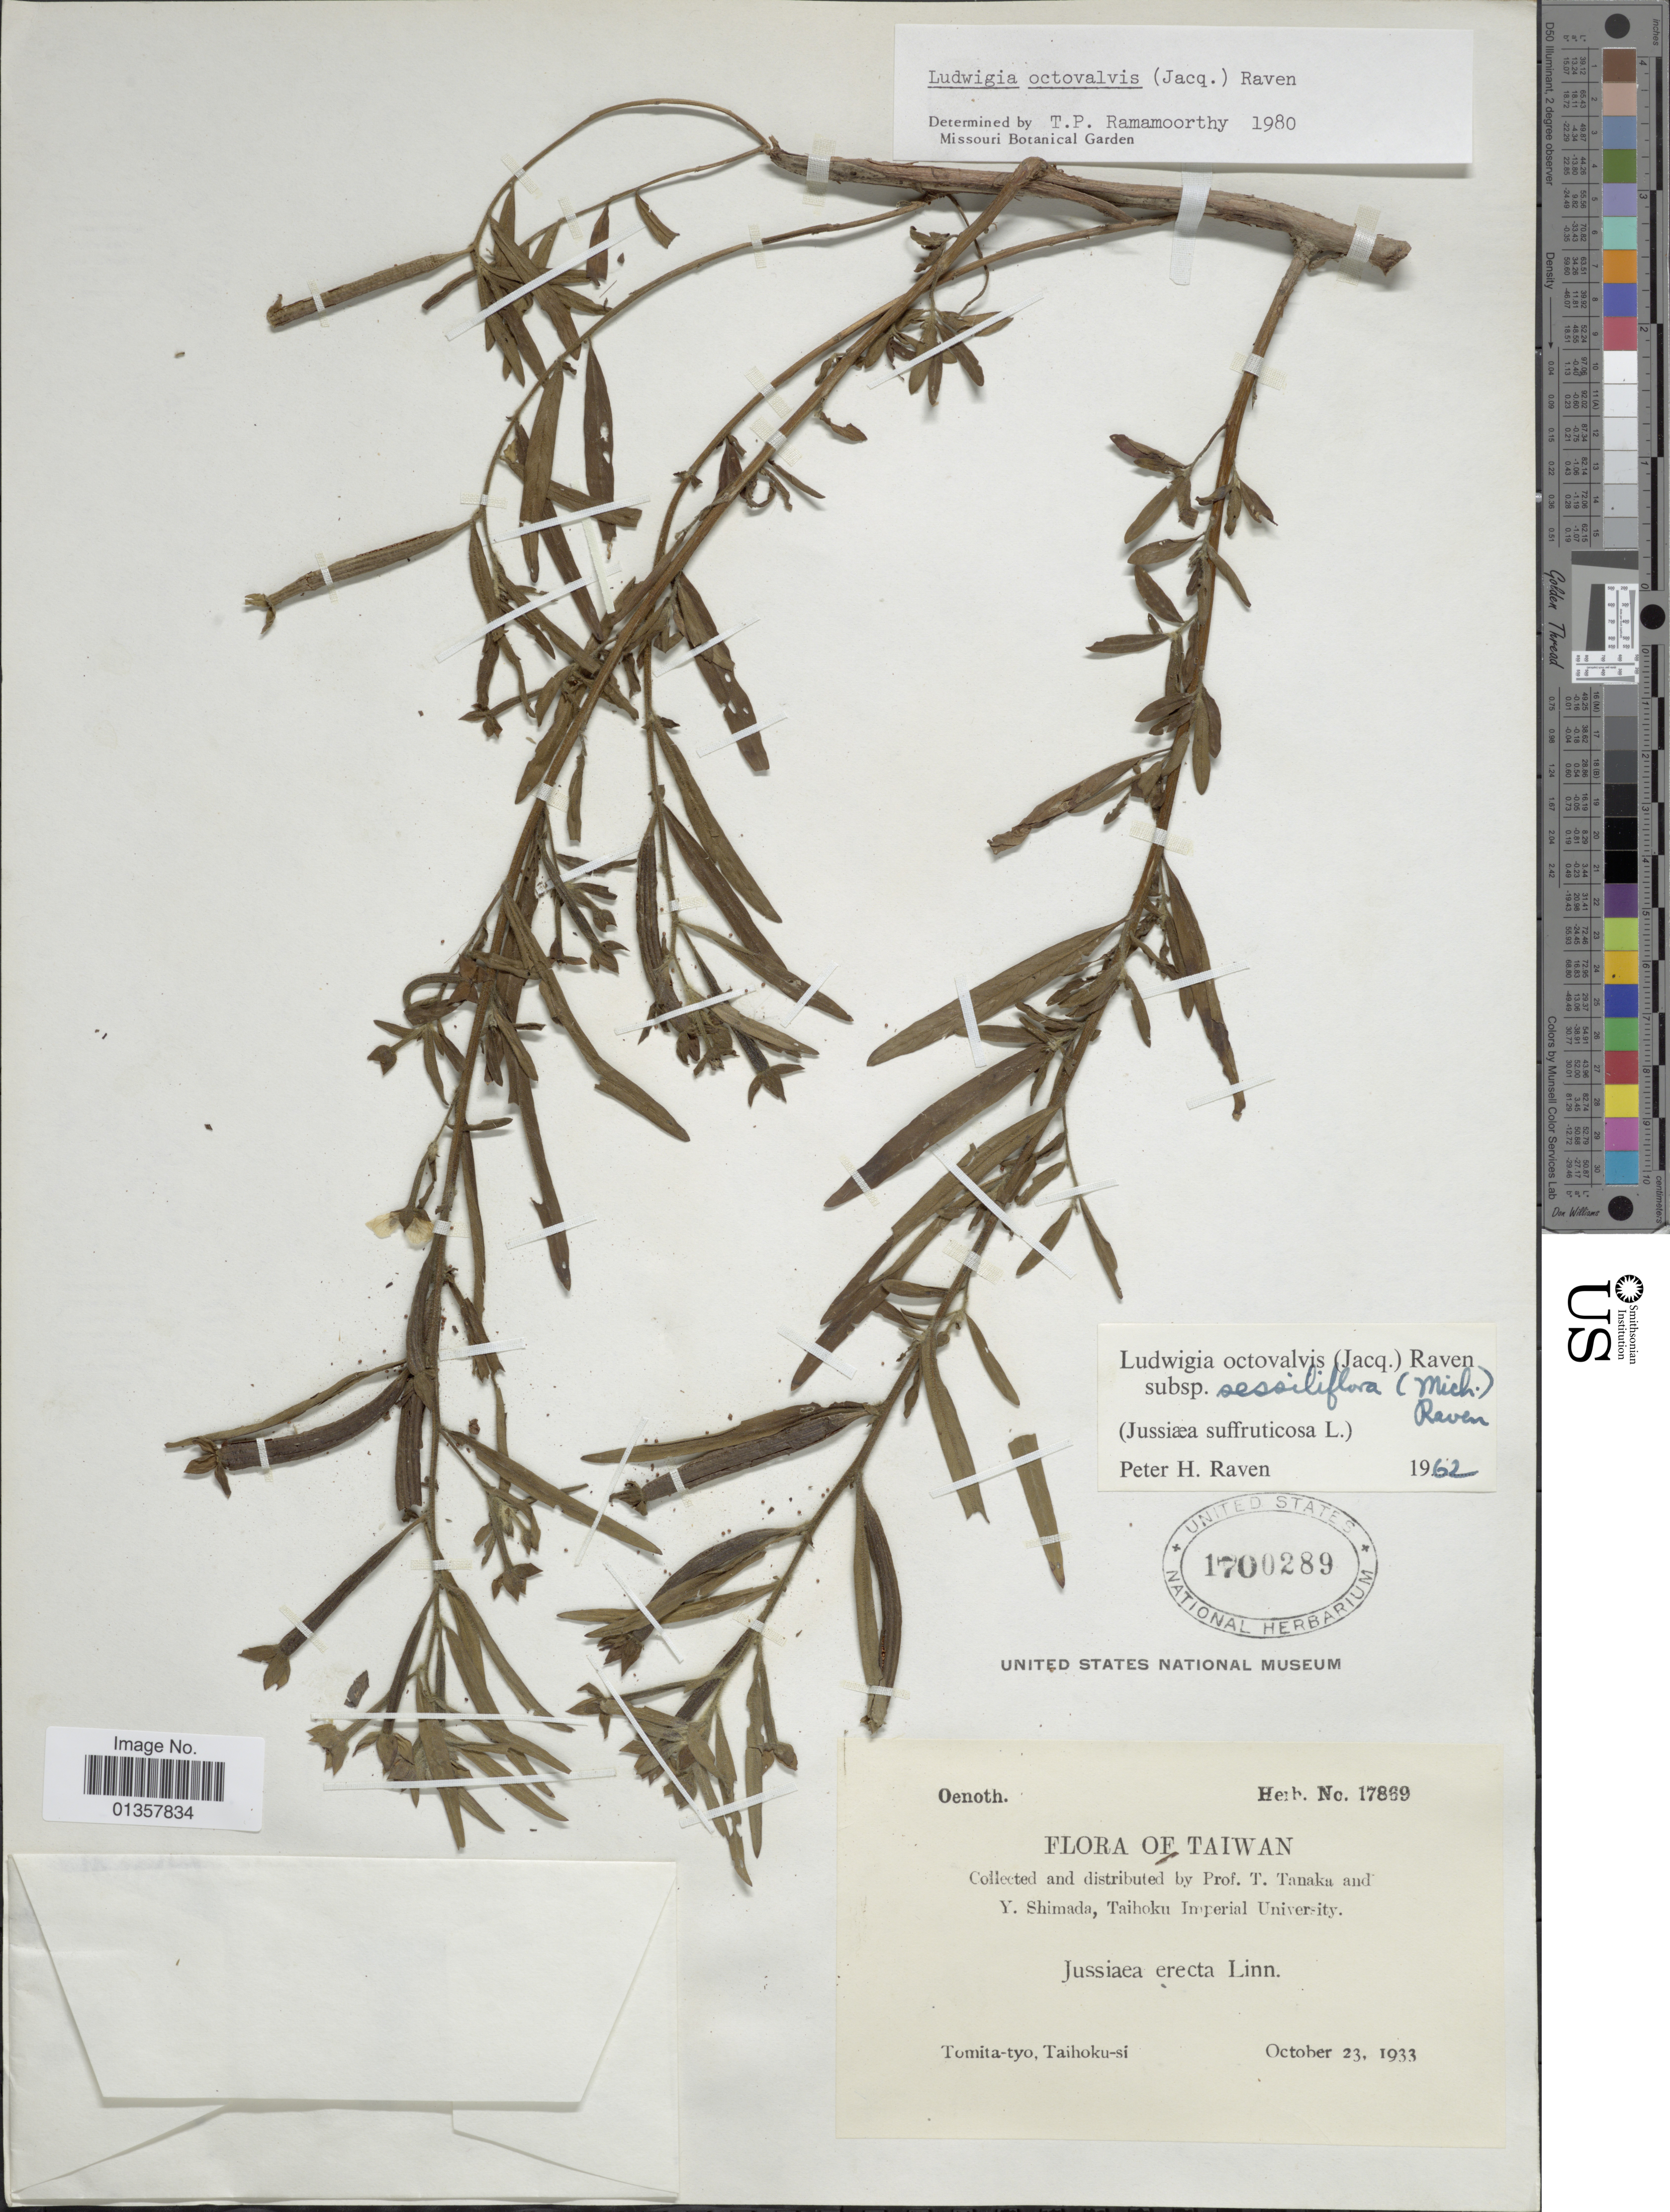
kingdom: Plantae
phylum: Tracheophyta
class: Magnoliopsida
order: Myrtales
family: Onagraceae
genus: Ludwigia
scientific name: Ludwigia octovalvis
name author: (Jacq.) P.H. Raven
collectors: T. Tanaka & Y. Shimada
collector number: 17869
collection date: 1933-10-23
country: Taiwan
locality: Tomita-tyo, Taihoku-si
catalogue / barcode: US 1700289